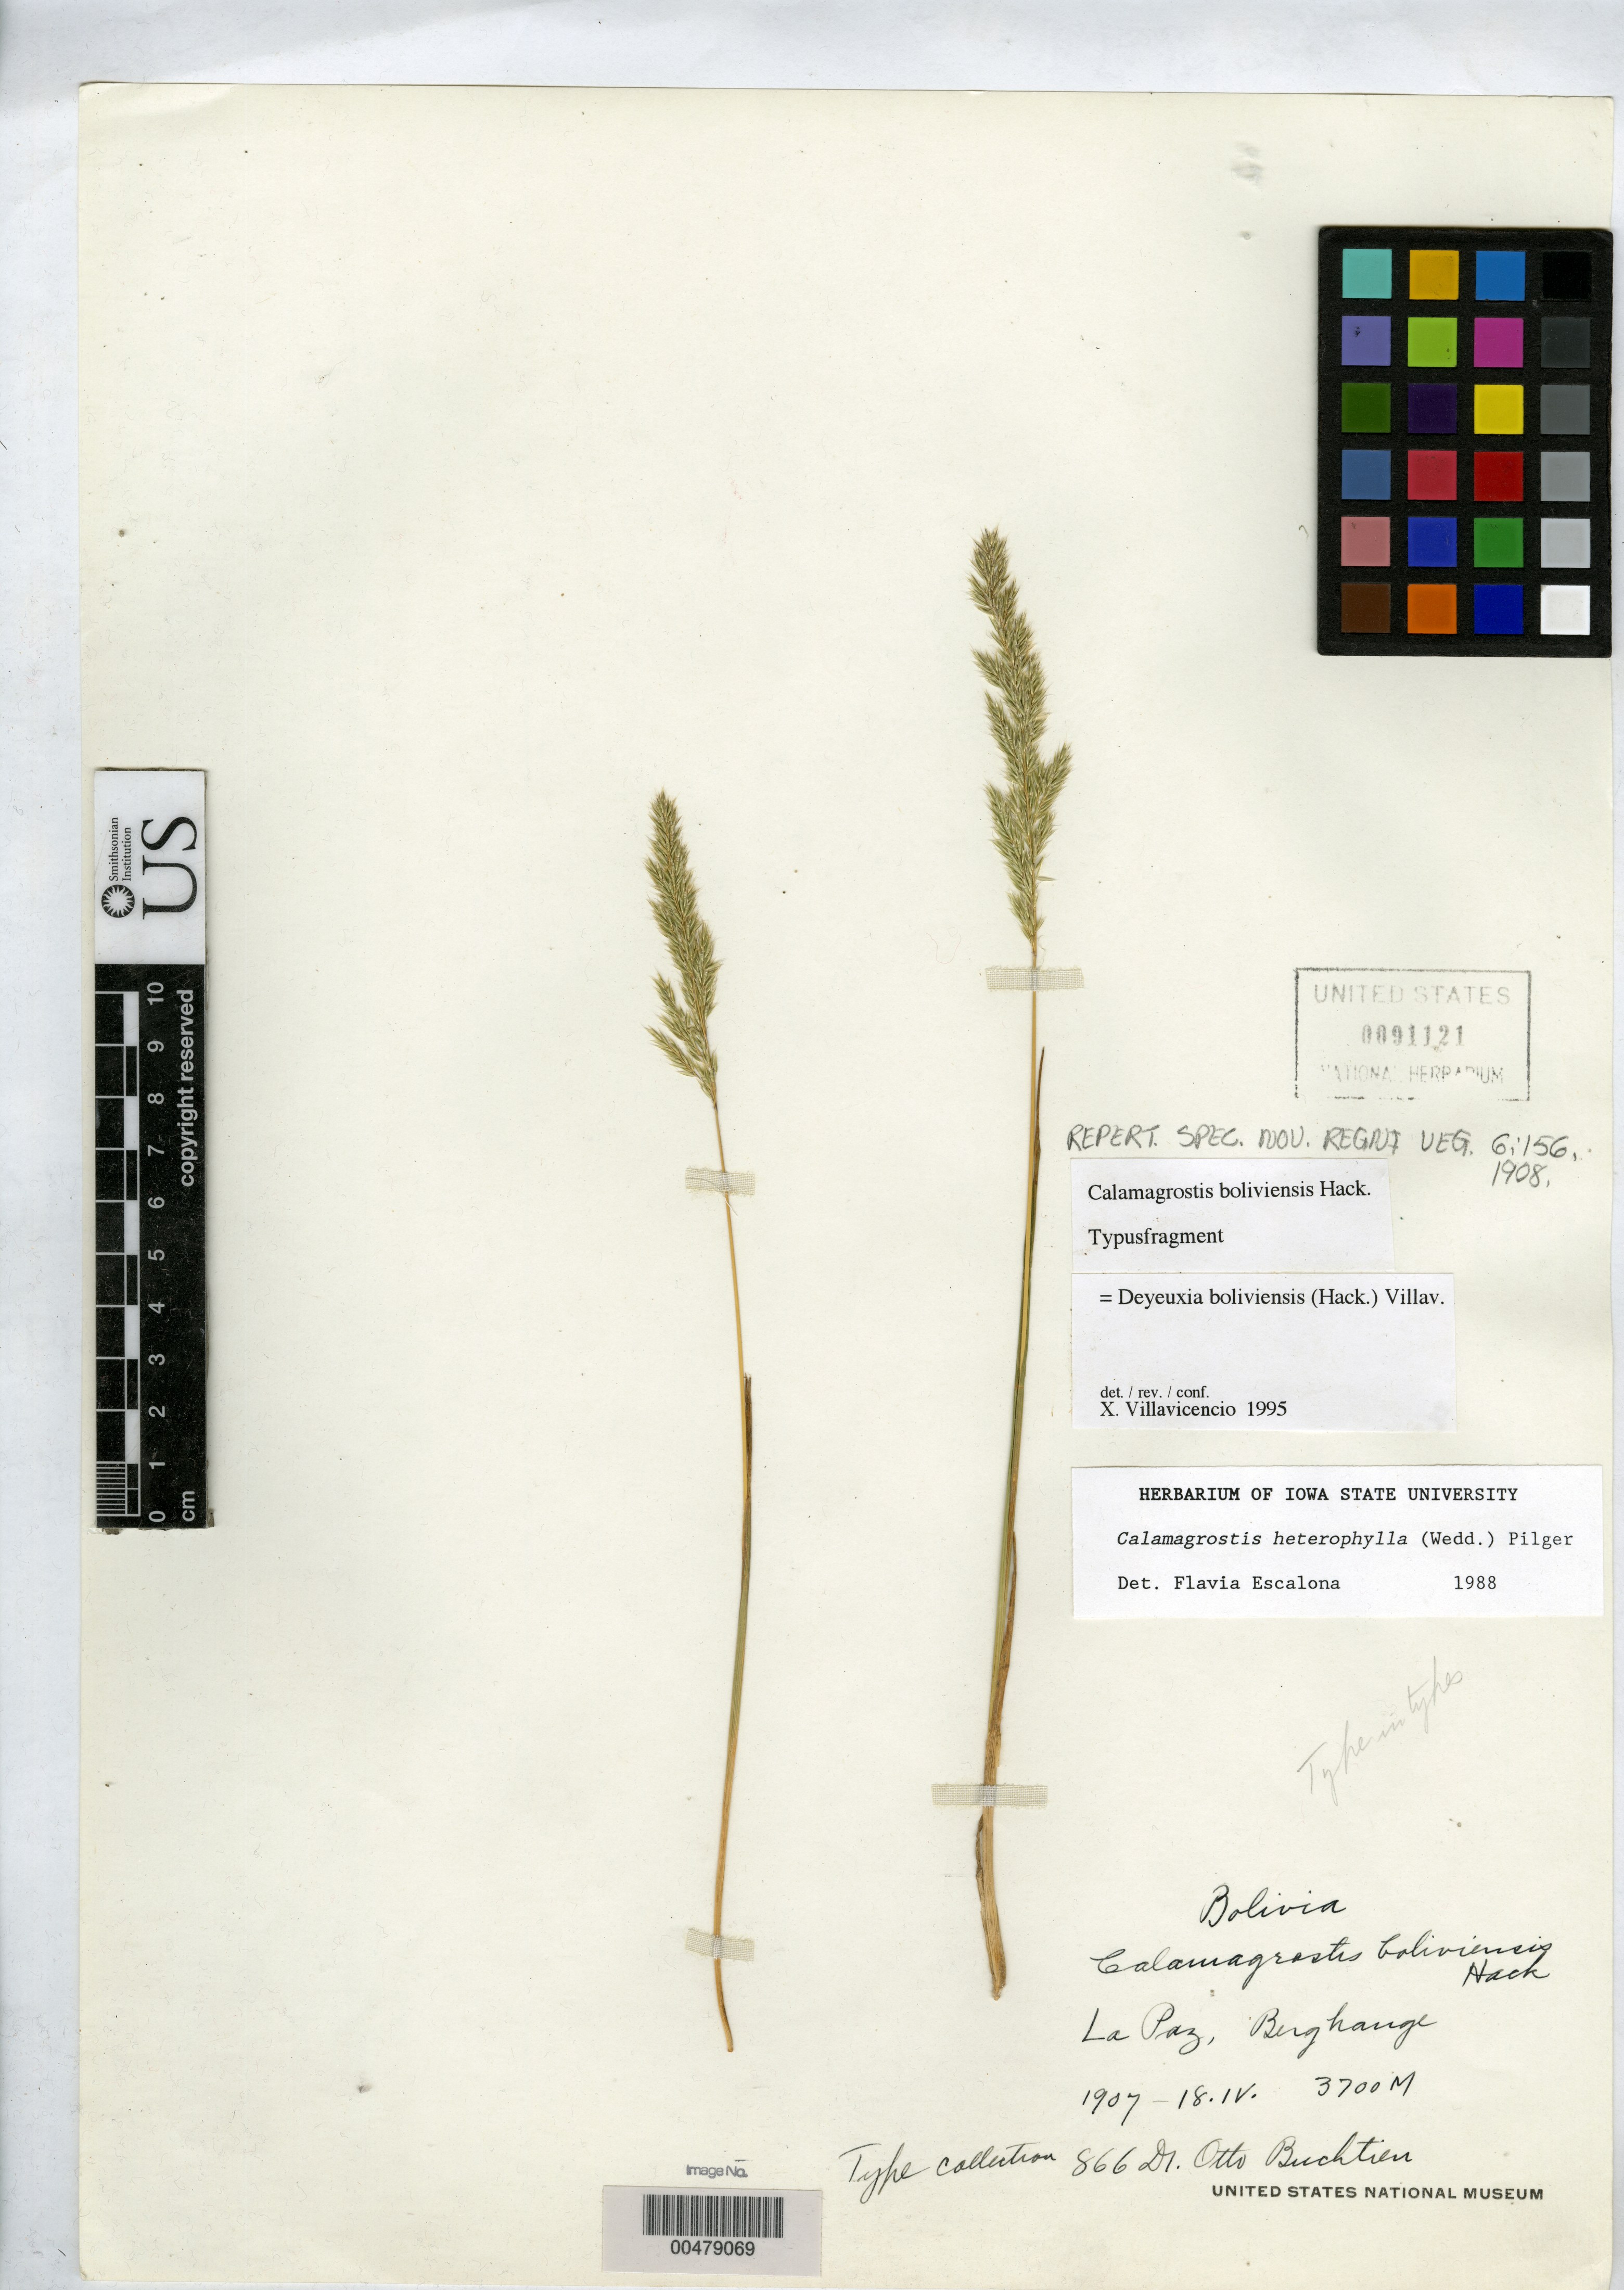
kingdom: Plantae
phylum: Tracheophyta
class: Liliopsida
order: Poales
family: Poaceae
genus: Calamagrostis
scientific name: Calamagrostis boliviensis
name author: Hack.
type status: Isotype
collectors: O. Buchtien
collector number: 866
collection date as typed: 18 May 1907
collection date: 1907-05-18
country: Bolivia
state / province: La Paz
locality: Berghange (= bergabhange [mountain slope]?).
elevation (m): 3700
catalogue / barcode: US 91121